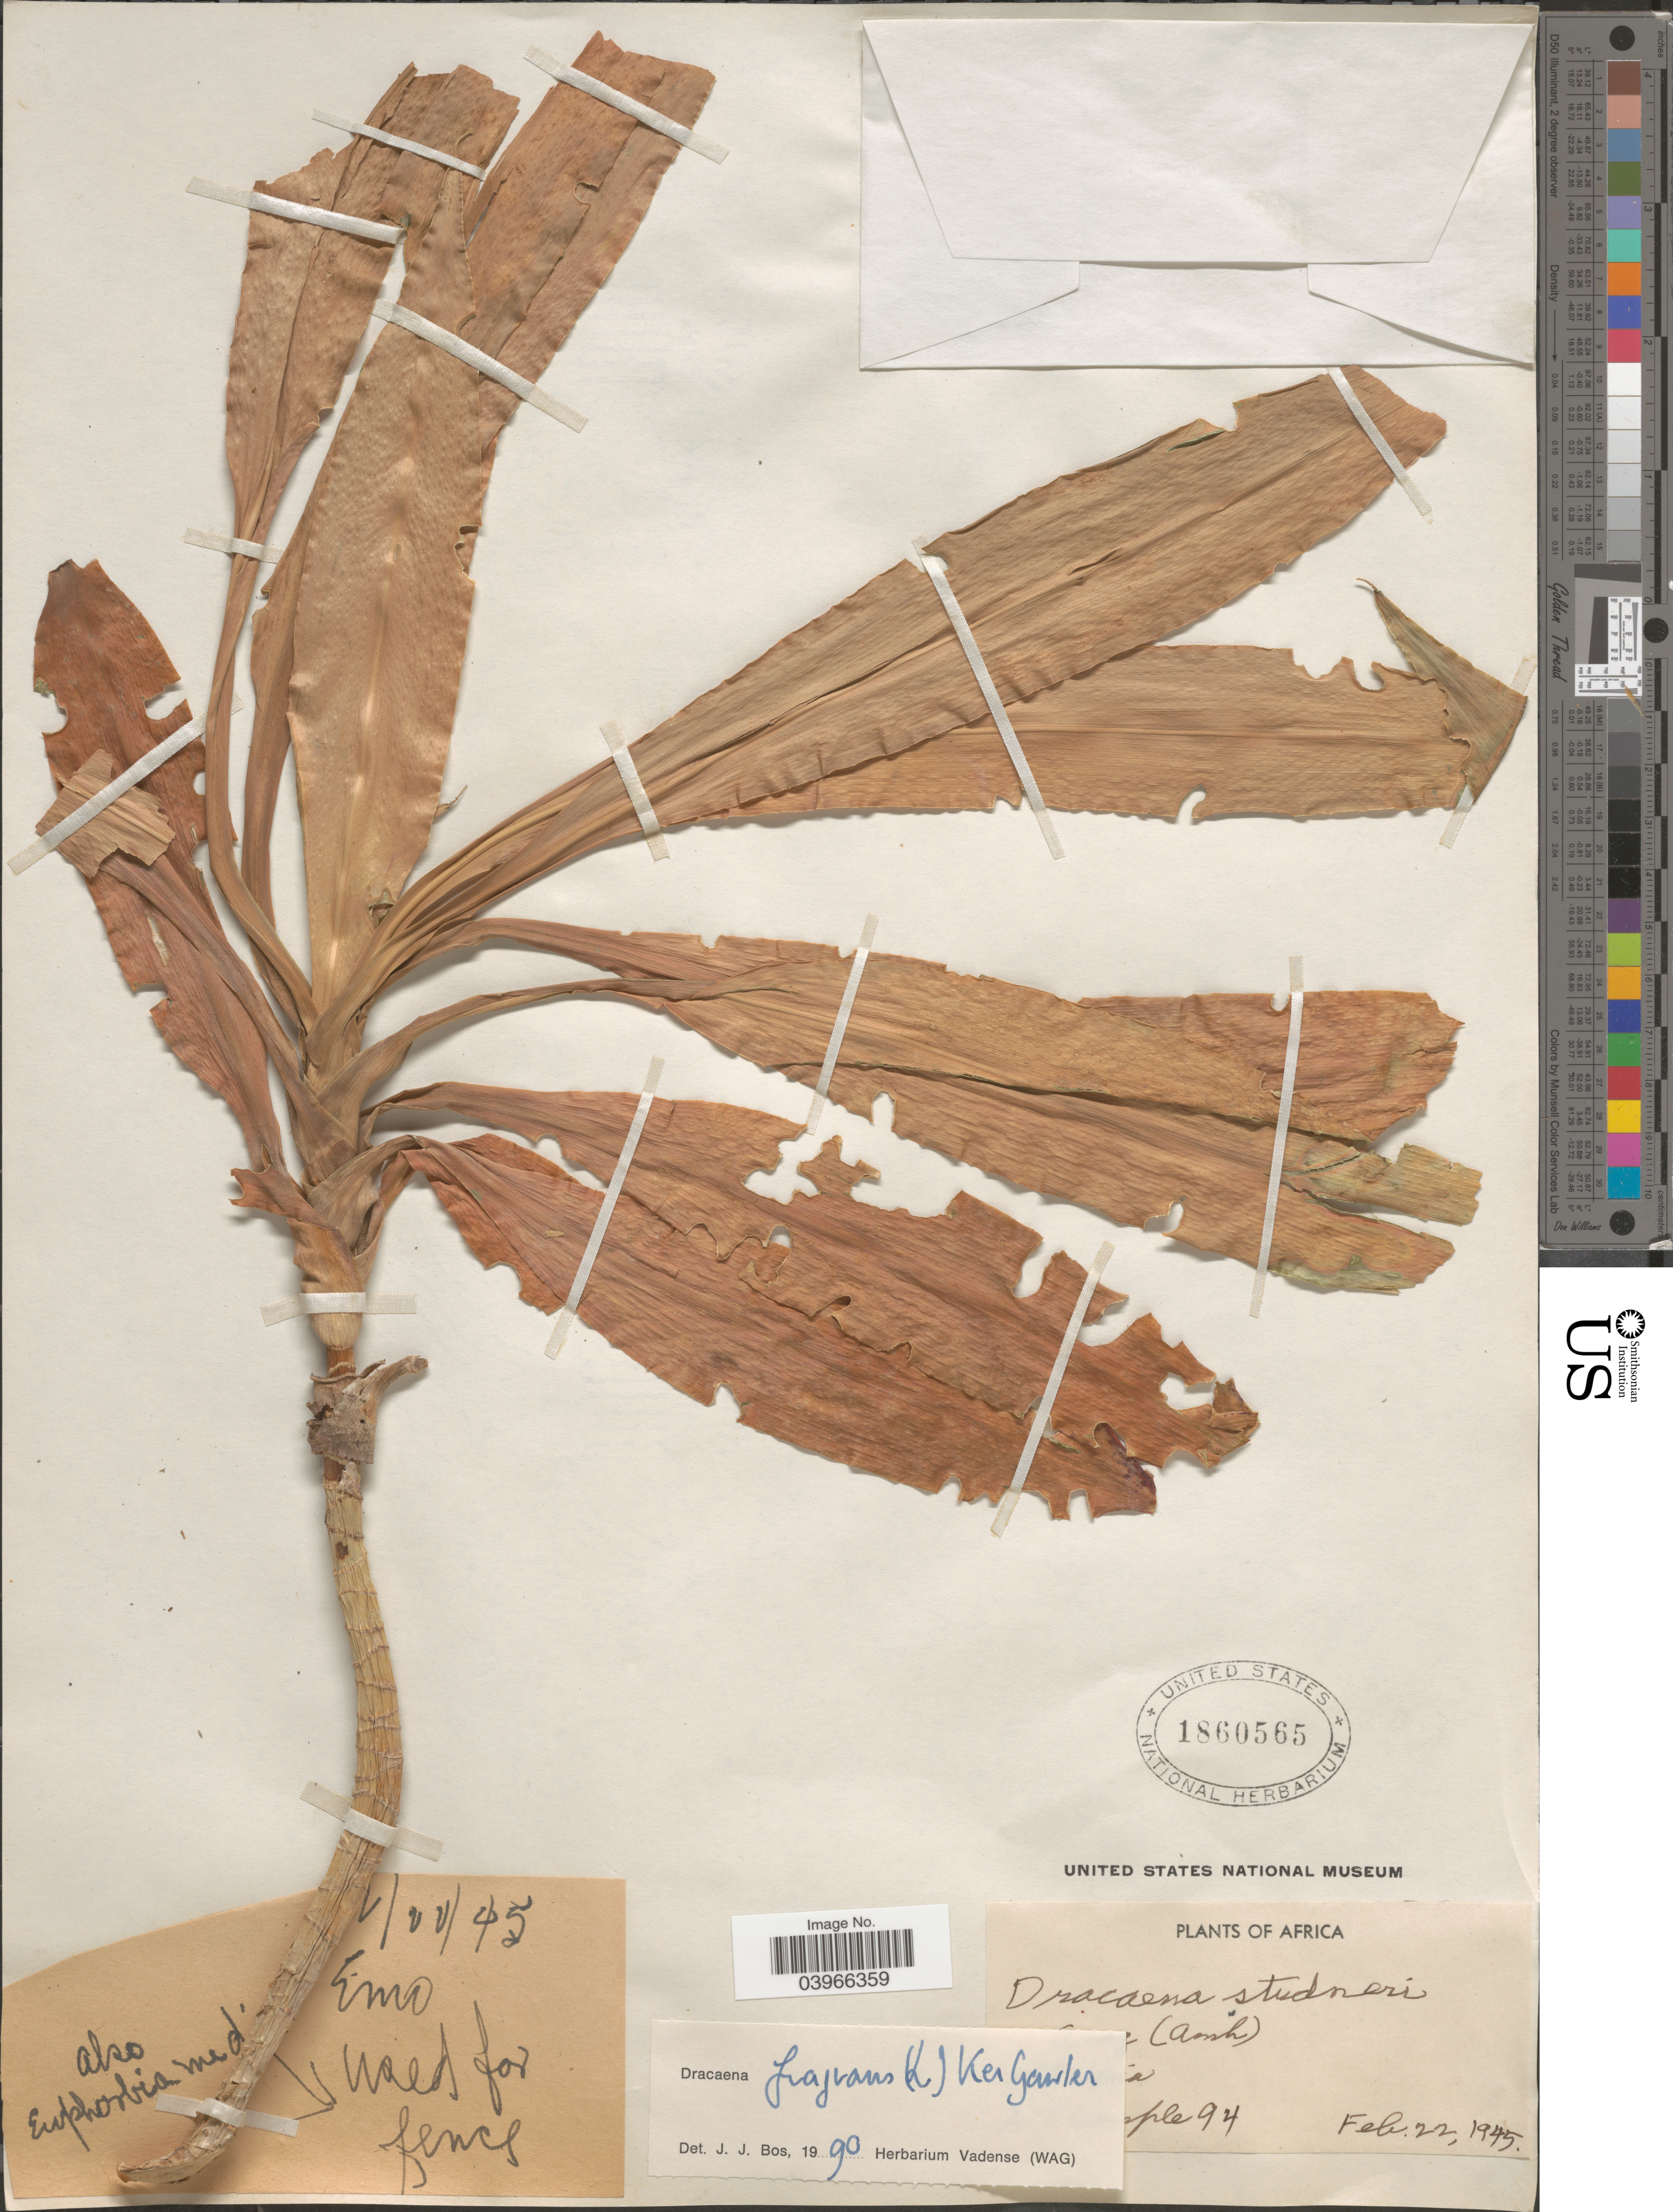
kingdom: Plantae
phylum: Tracheophyta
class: Liliopsida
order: Asparagales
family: Asparagaceae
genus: Dracaena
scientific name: Dracaena fragrans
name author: (L.) Ker Gawl.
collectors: A. Semple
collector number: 94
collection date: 1945-02-22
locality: Africa. [illegible text]a.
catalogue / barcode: US 1860565